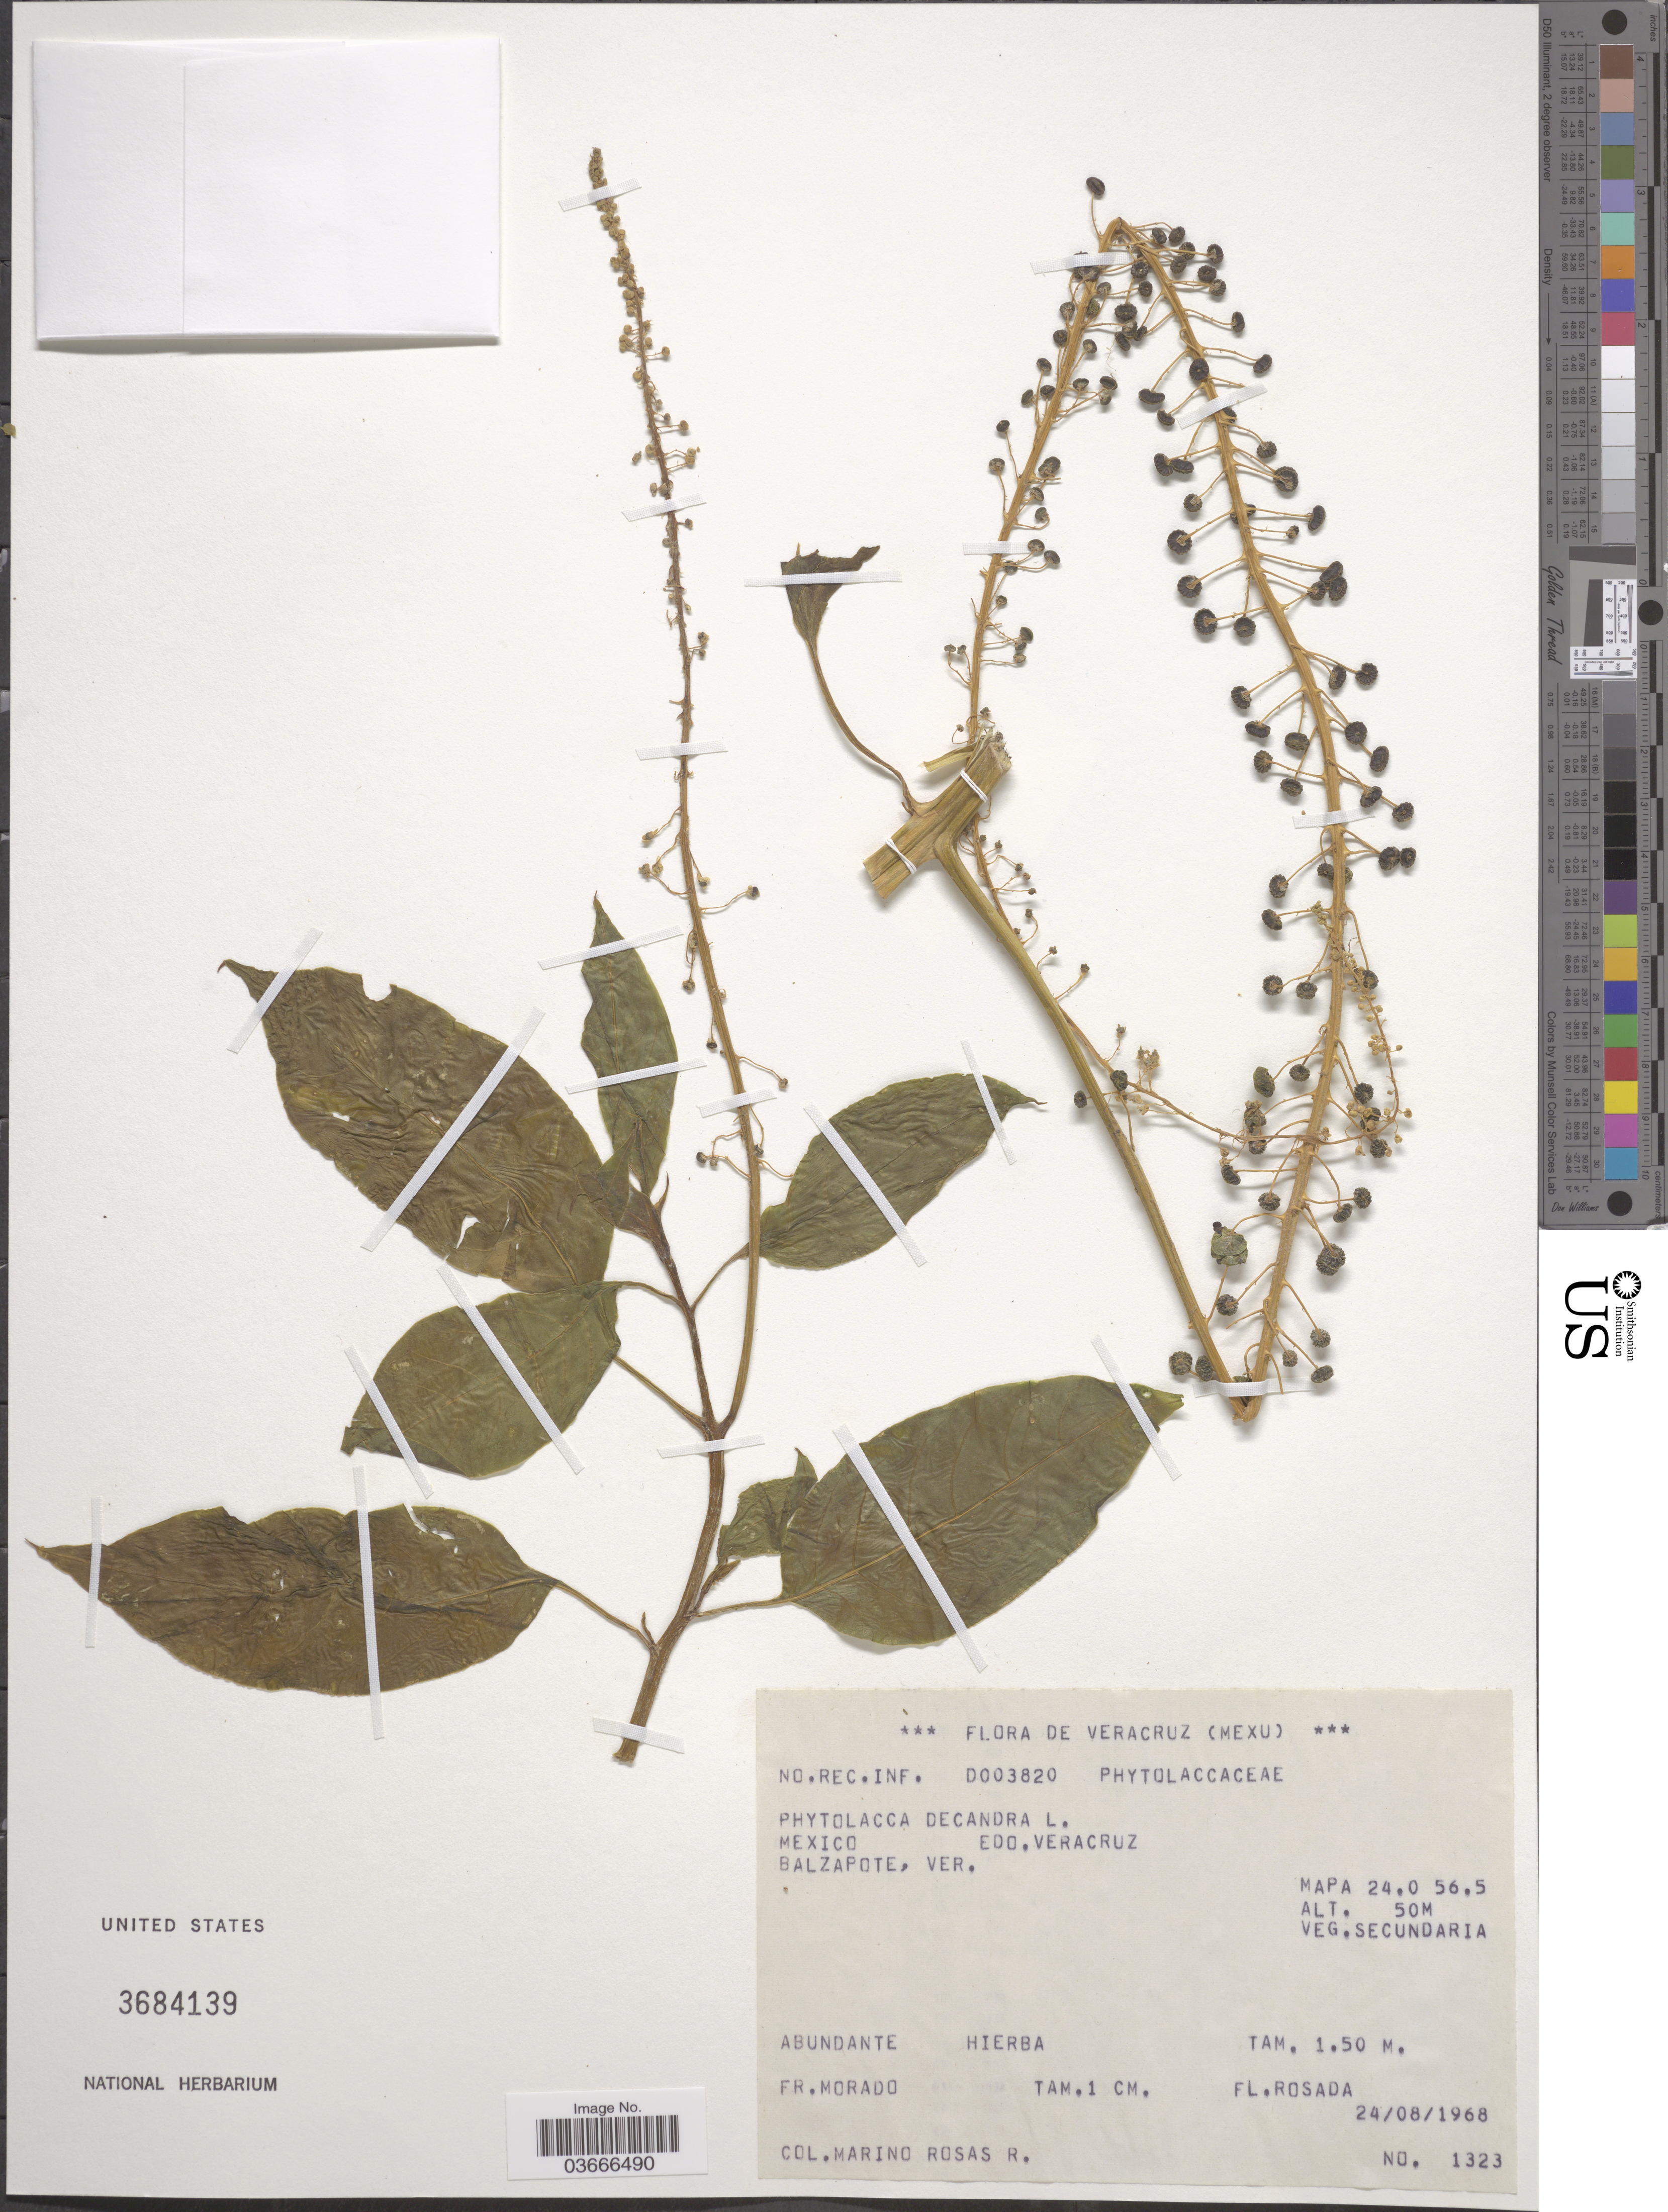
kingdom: Plantae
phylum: Tracheophyta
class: Magnoliopsida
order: Caryophyllales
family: Phytolaccaceae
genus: Phytolacca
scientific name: Phytolacca decandra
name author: L.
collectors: M. Rosas R.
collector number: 1323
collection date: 1968-08-24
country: Mexico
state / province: Veracruz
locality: Veracruz. Balzapote, Ver. Mapa 24.0 56.5.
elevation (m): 50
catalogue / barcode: US 3684139